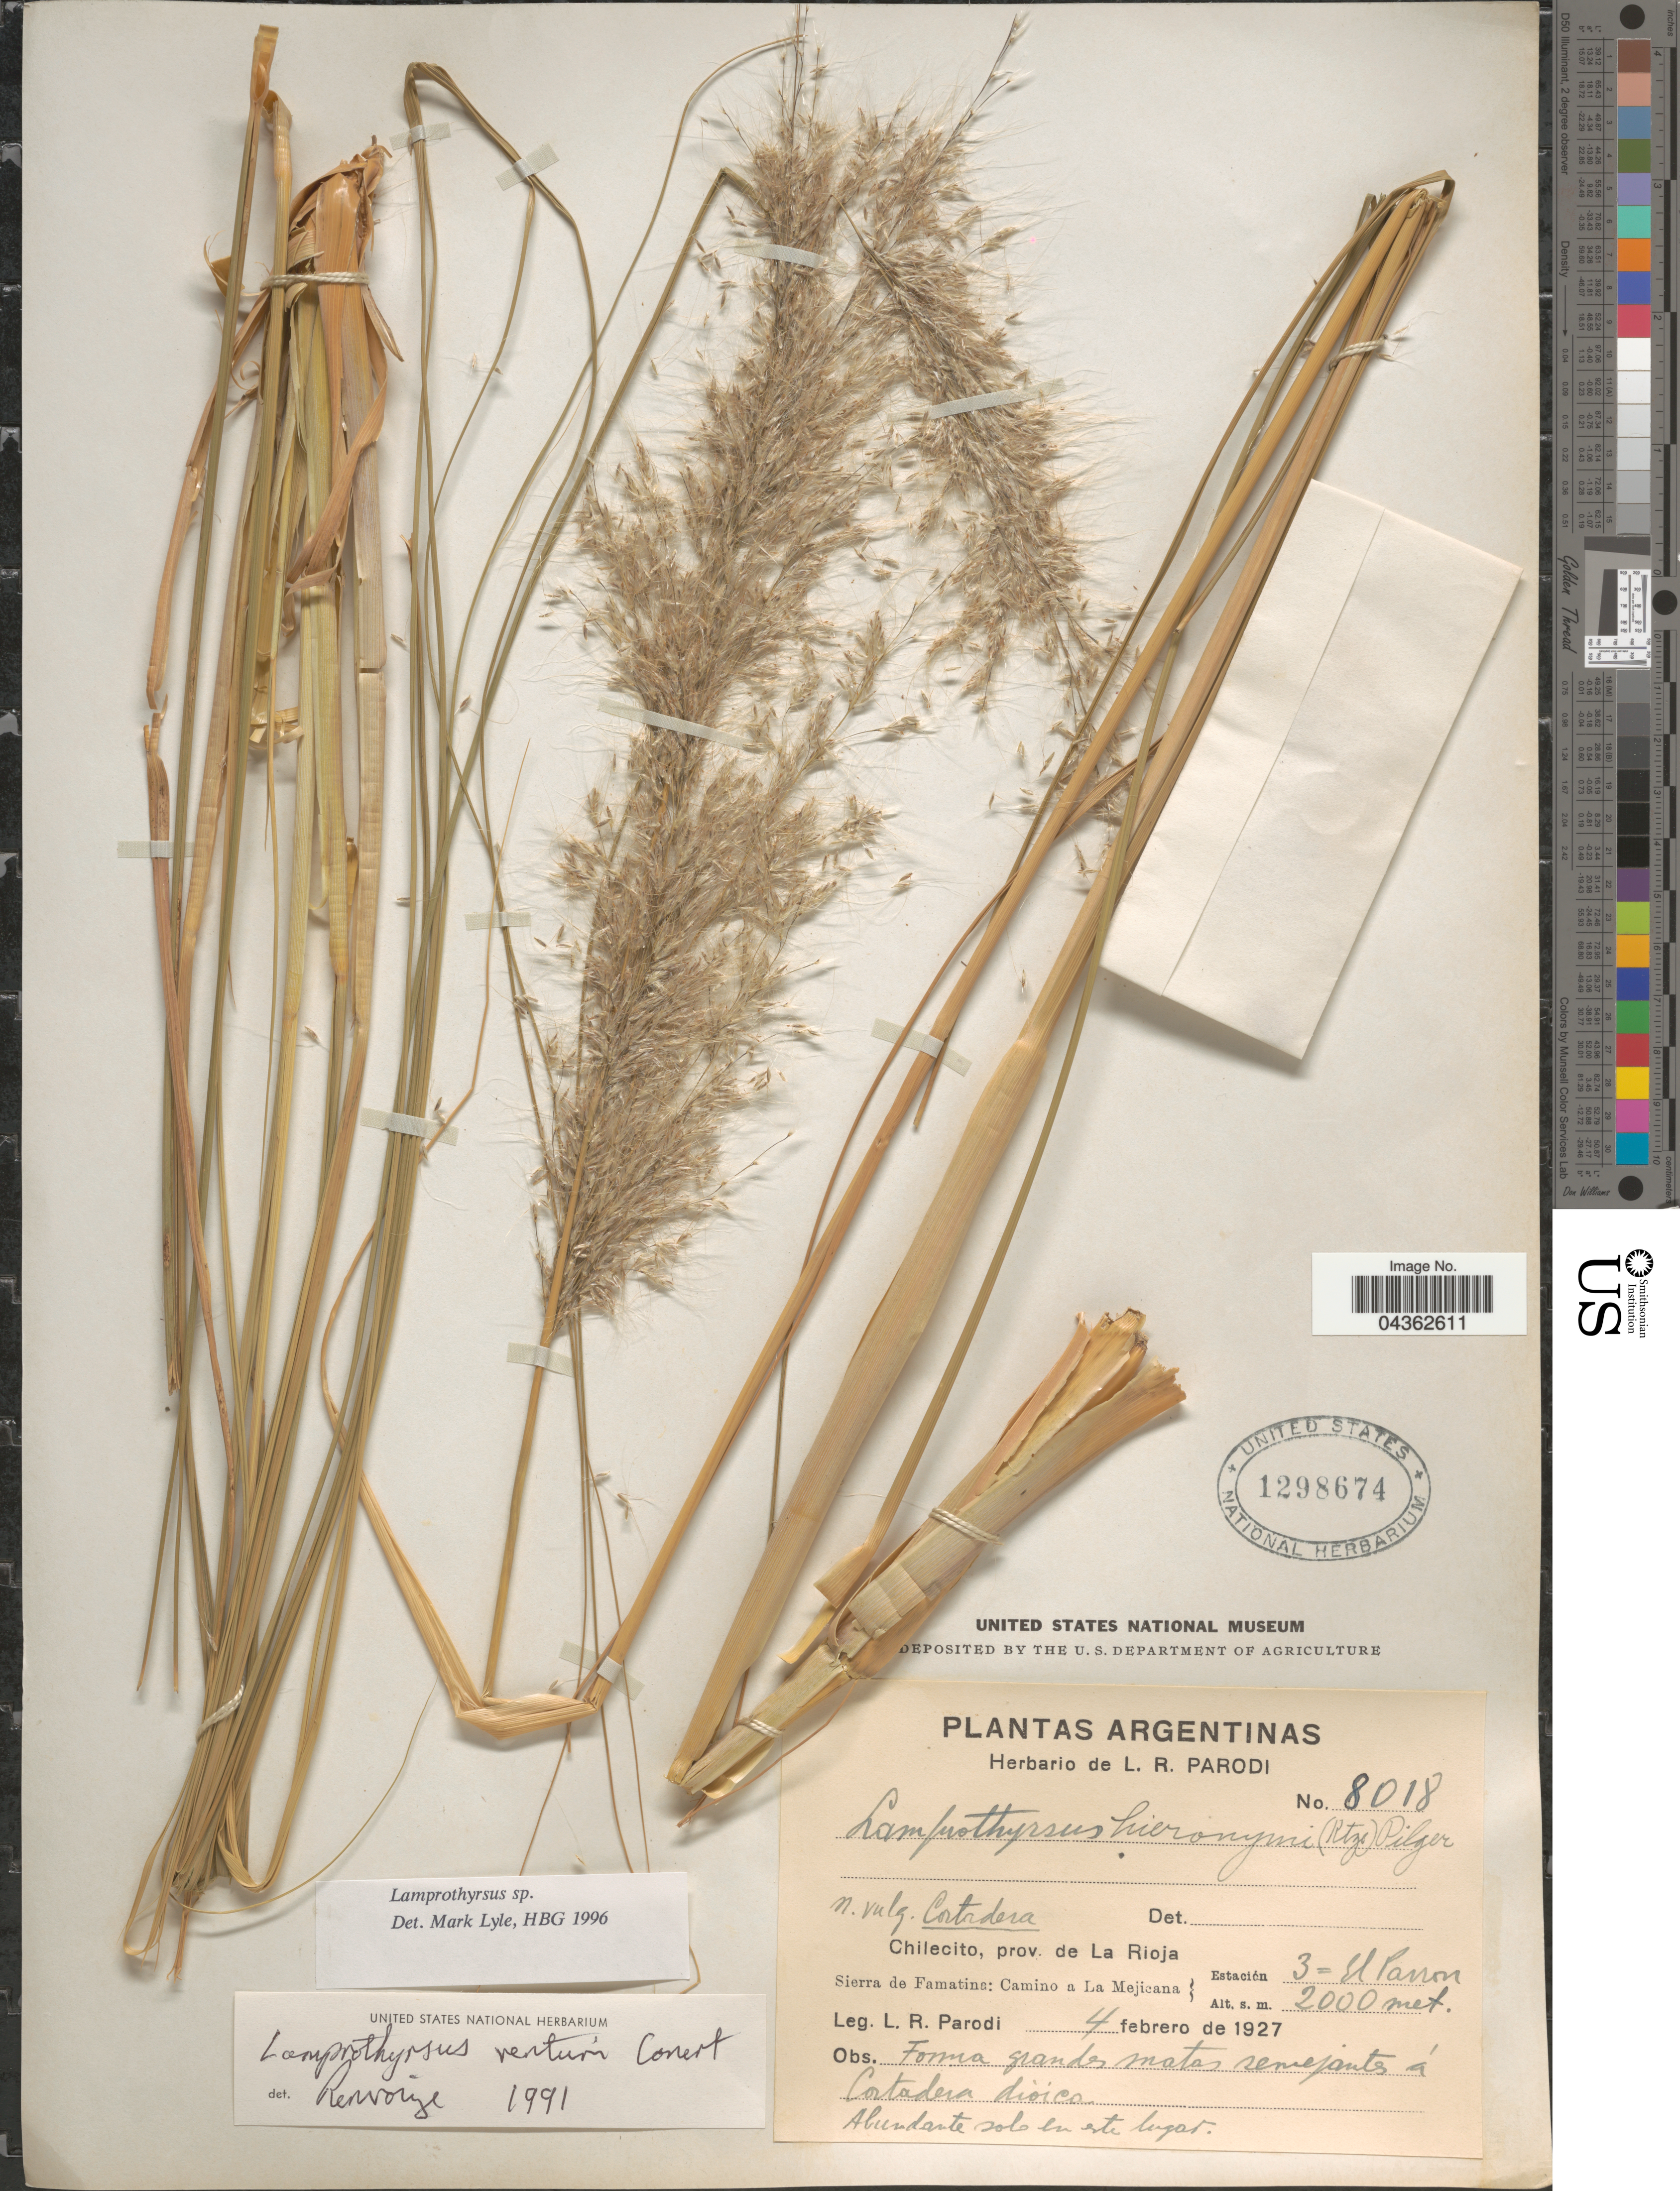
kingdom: Plantae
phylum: Tracheophyta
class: Liliopsida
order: Poales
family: Poaceae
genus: Cortaderia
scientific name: Cortaderia hieronymi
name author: (Kuntze) H.P. Linder & N.P. Barker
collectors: L. R. Parodi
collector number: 8018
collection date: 1927-02-04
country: Argentina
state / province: La Rioja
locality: Chilecito. Sierra de Famatina: Camino a La Mejicana. Estación 3 = El Parron.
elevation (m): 2000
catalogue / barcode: US 1298764